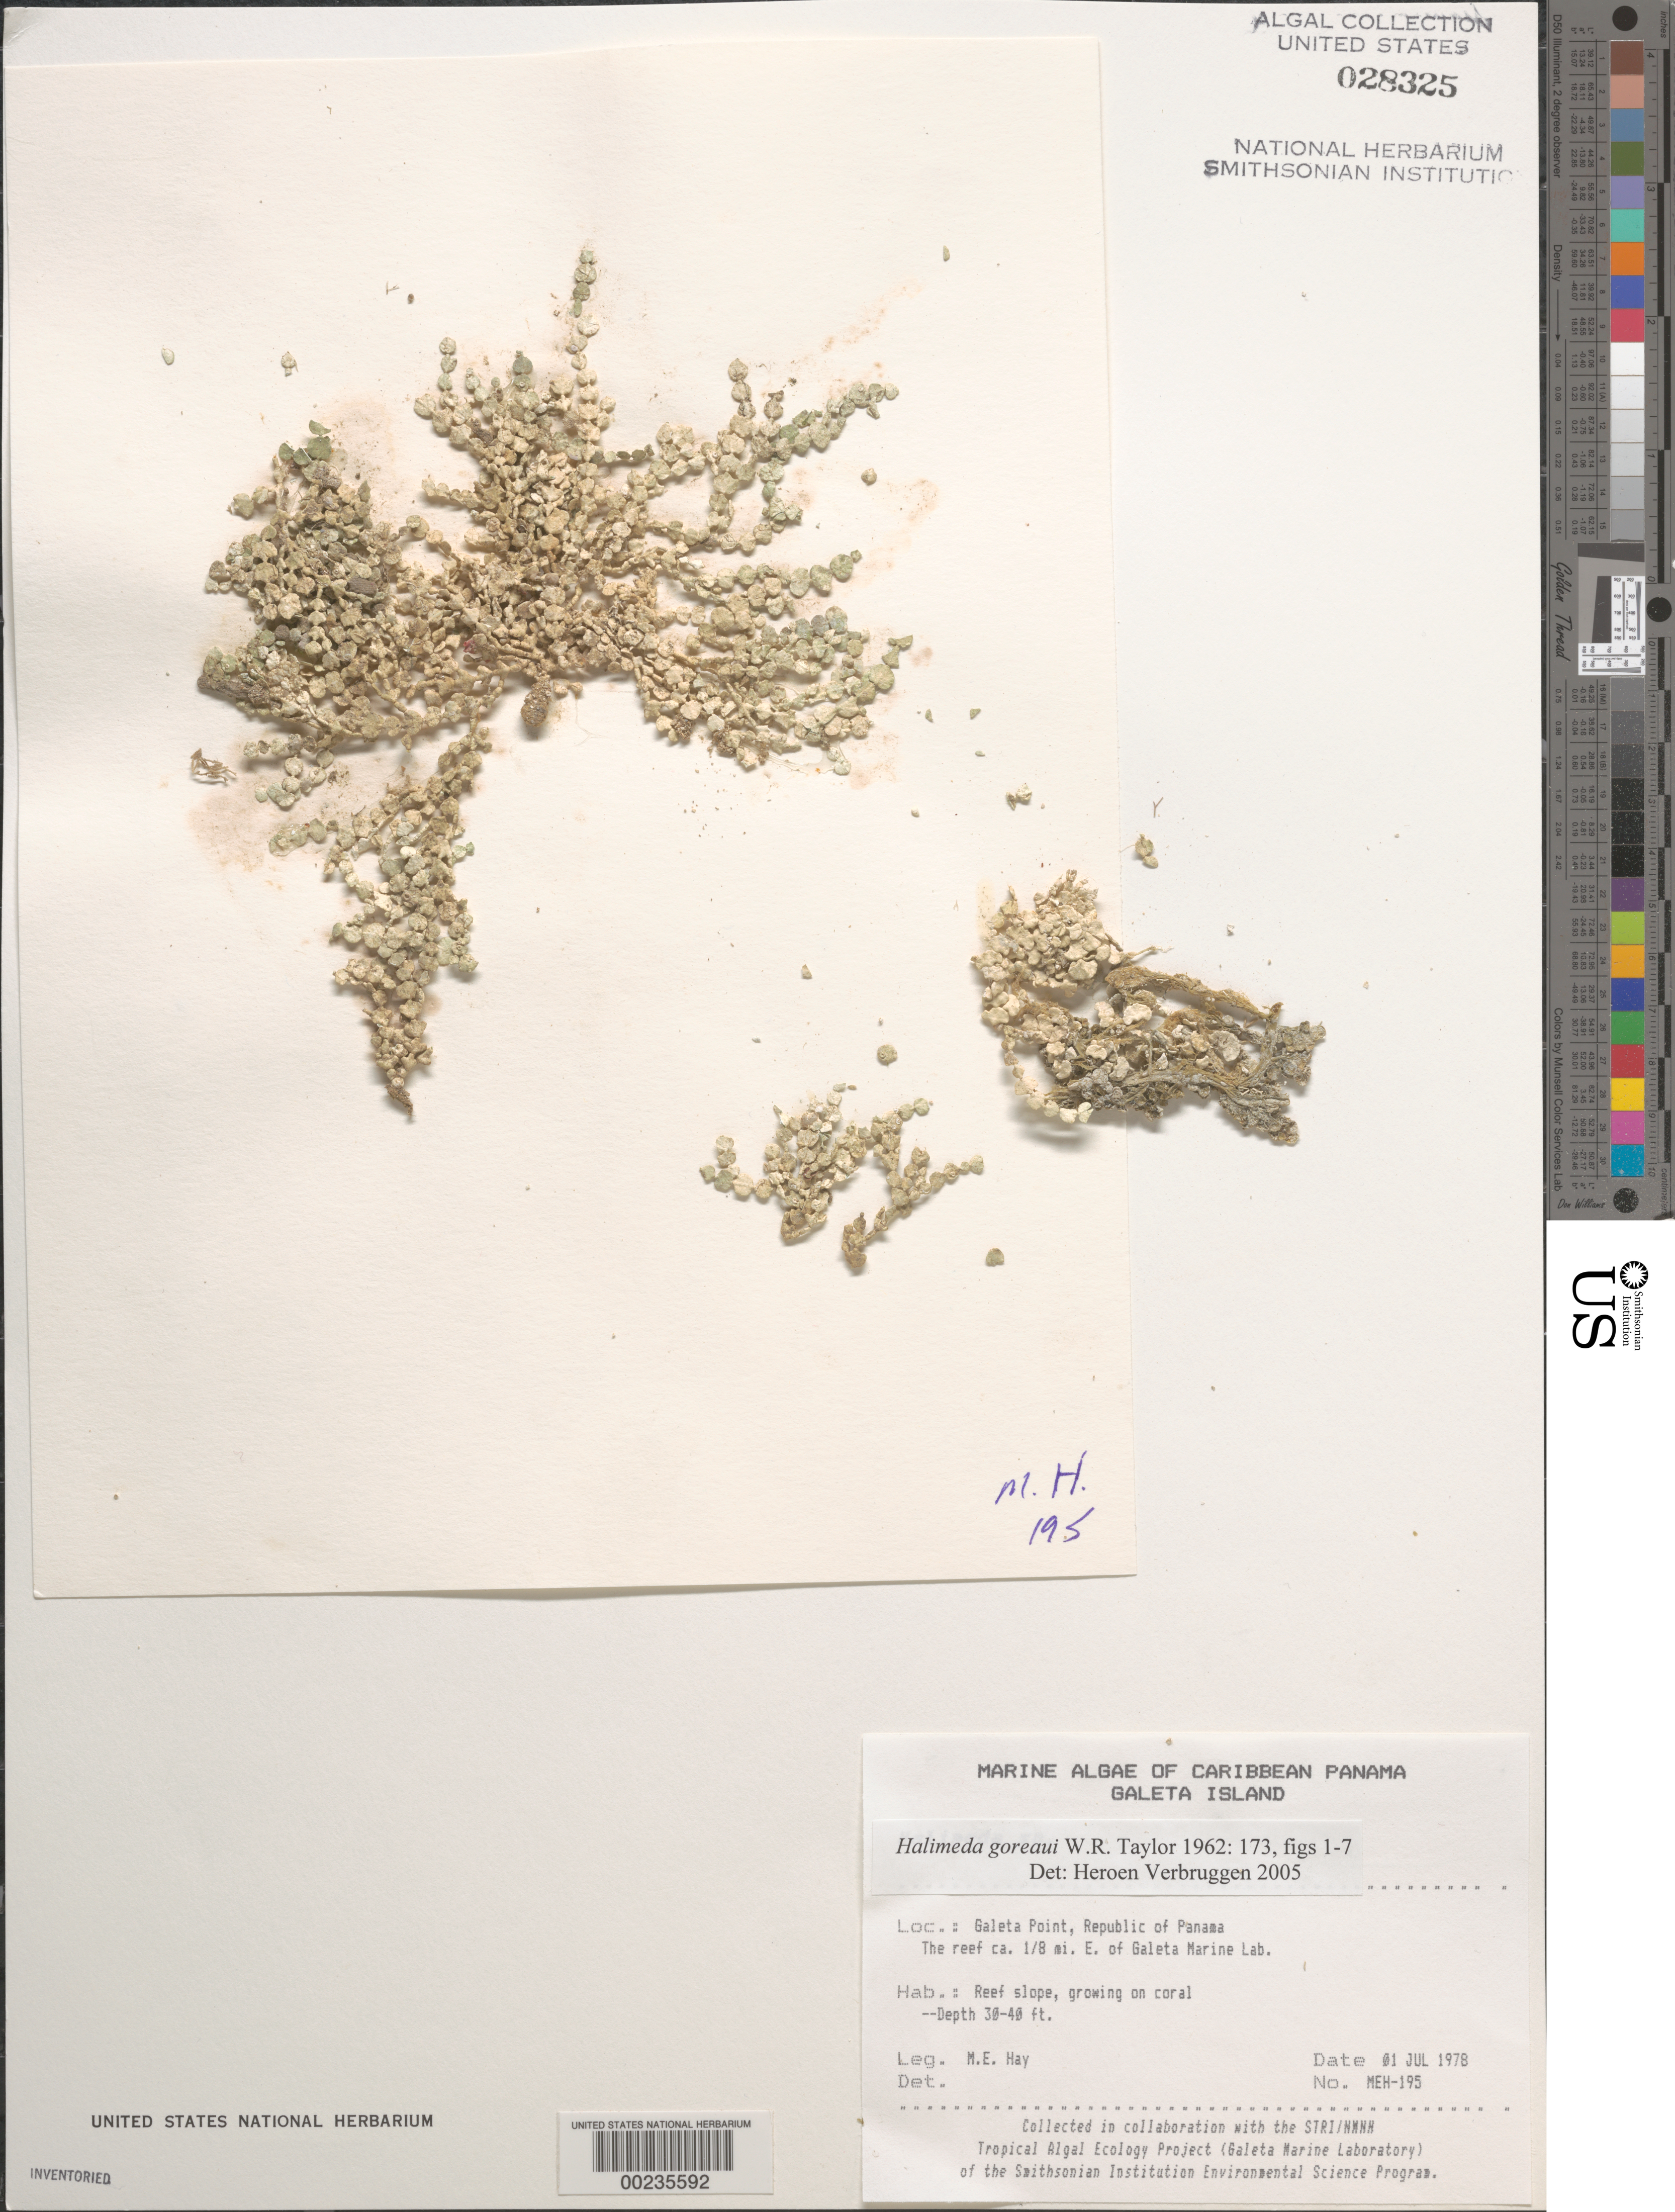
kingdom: Plantae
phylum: Chlorophyta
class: Ulvophyceae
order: Bryopsidales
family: Halimedaceae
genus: Halimeda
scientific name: Halimeda goreaui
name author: W.R. Taylor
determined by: Verbruggen, H.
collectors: M. E. Hay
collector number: MEH-195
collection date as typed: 01 Jul 1978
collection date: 1978-07-01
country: Panama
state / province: Colón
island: Galeta Island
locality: Galeta Point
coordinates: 9 24' 18" N, 79 51' 48.5" W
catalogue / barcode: US 28325